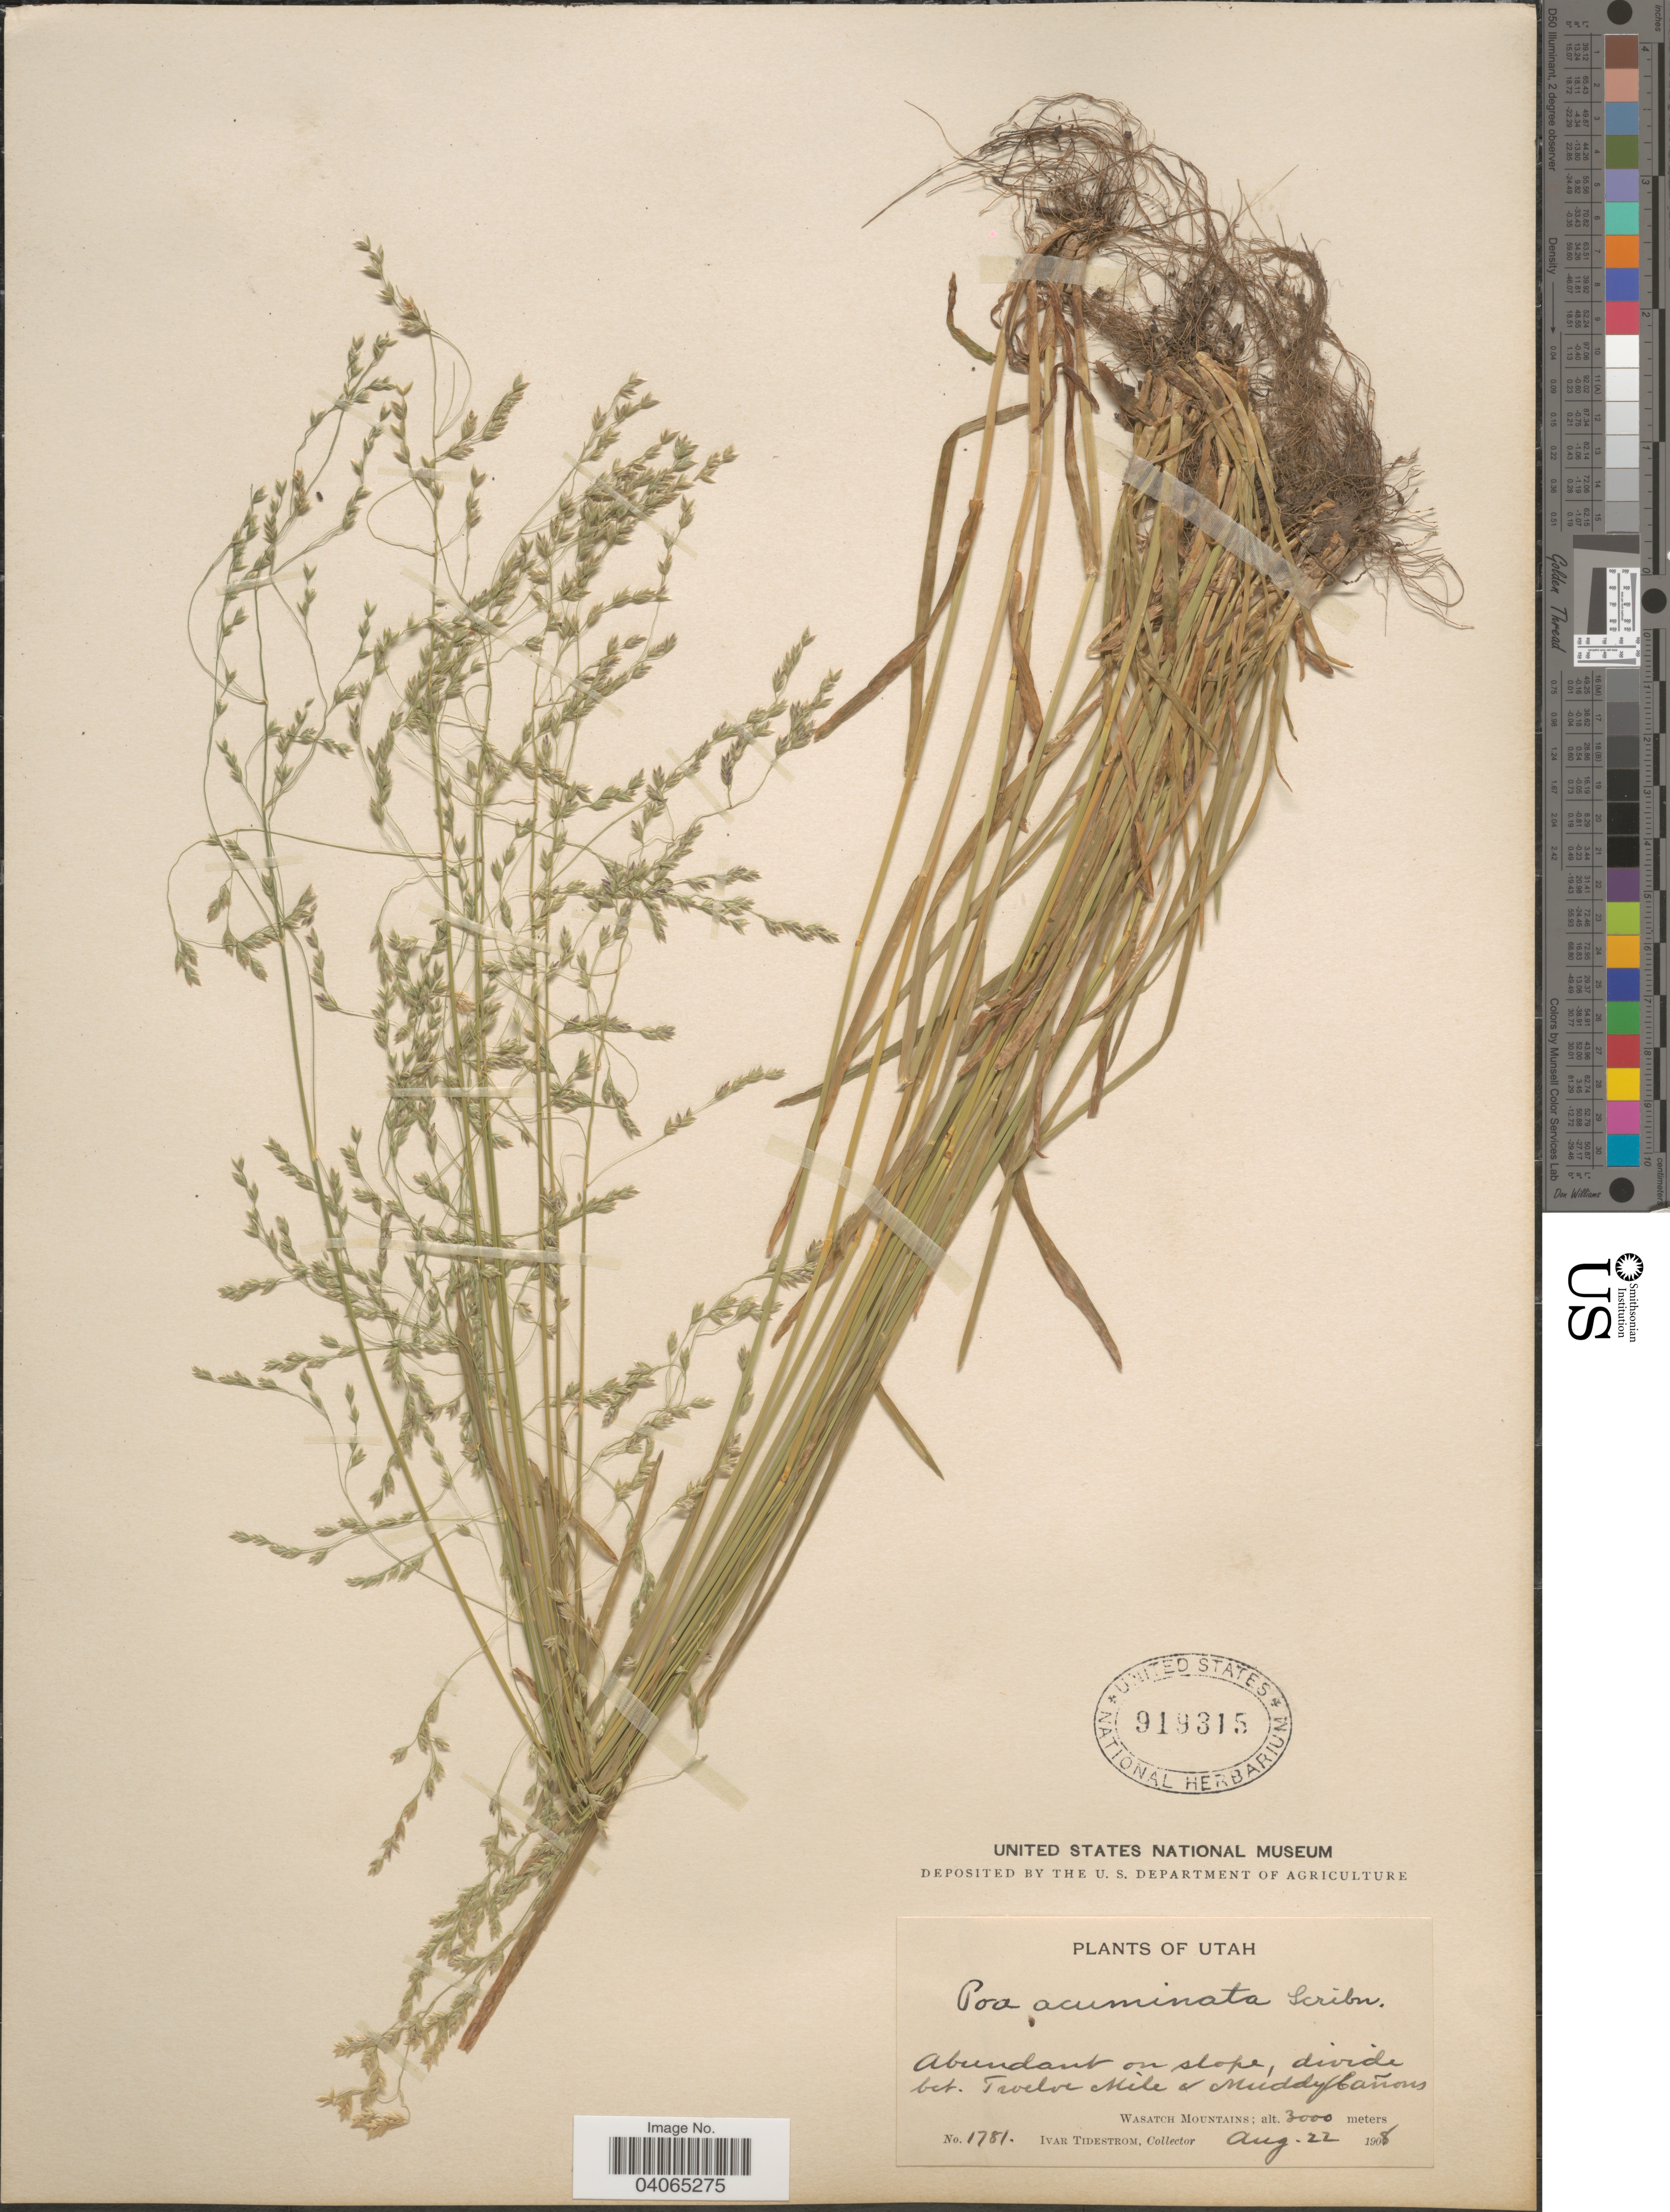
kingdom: Plantae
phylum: Tracheophyta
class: Liliopsida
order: Poales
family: Poaceae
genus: Poa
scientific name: Poa reflexa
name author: Vasey & Scribn.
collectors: I. F. Tidestrom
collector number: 1781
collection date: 1908-08-22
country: United States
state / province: Utah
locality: Abundant on slope, divide bet. Twelve Mile. Muddy Cañons. Wasatch Mountains.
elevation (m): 3000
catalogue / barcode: US 919315